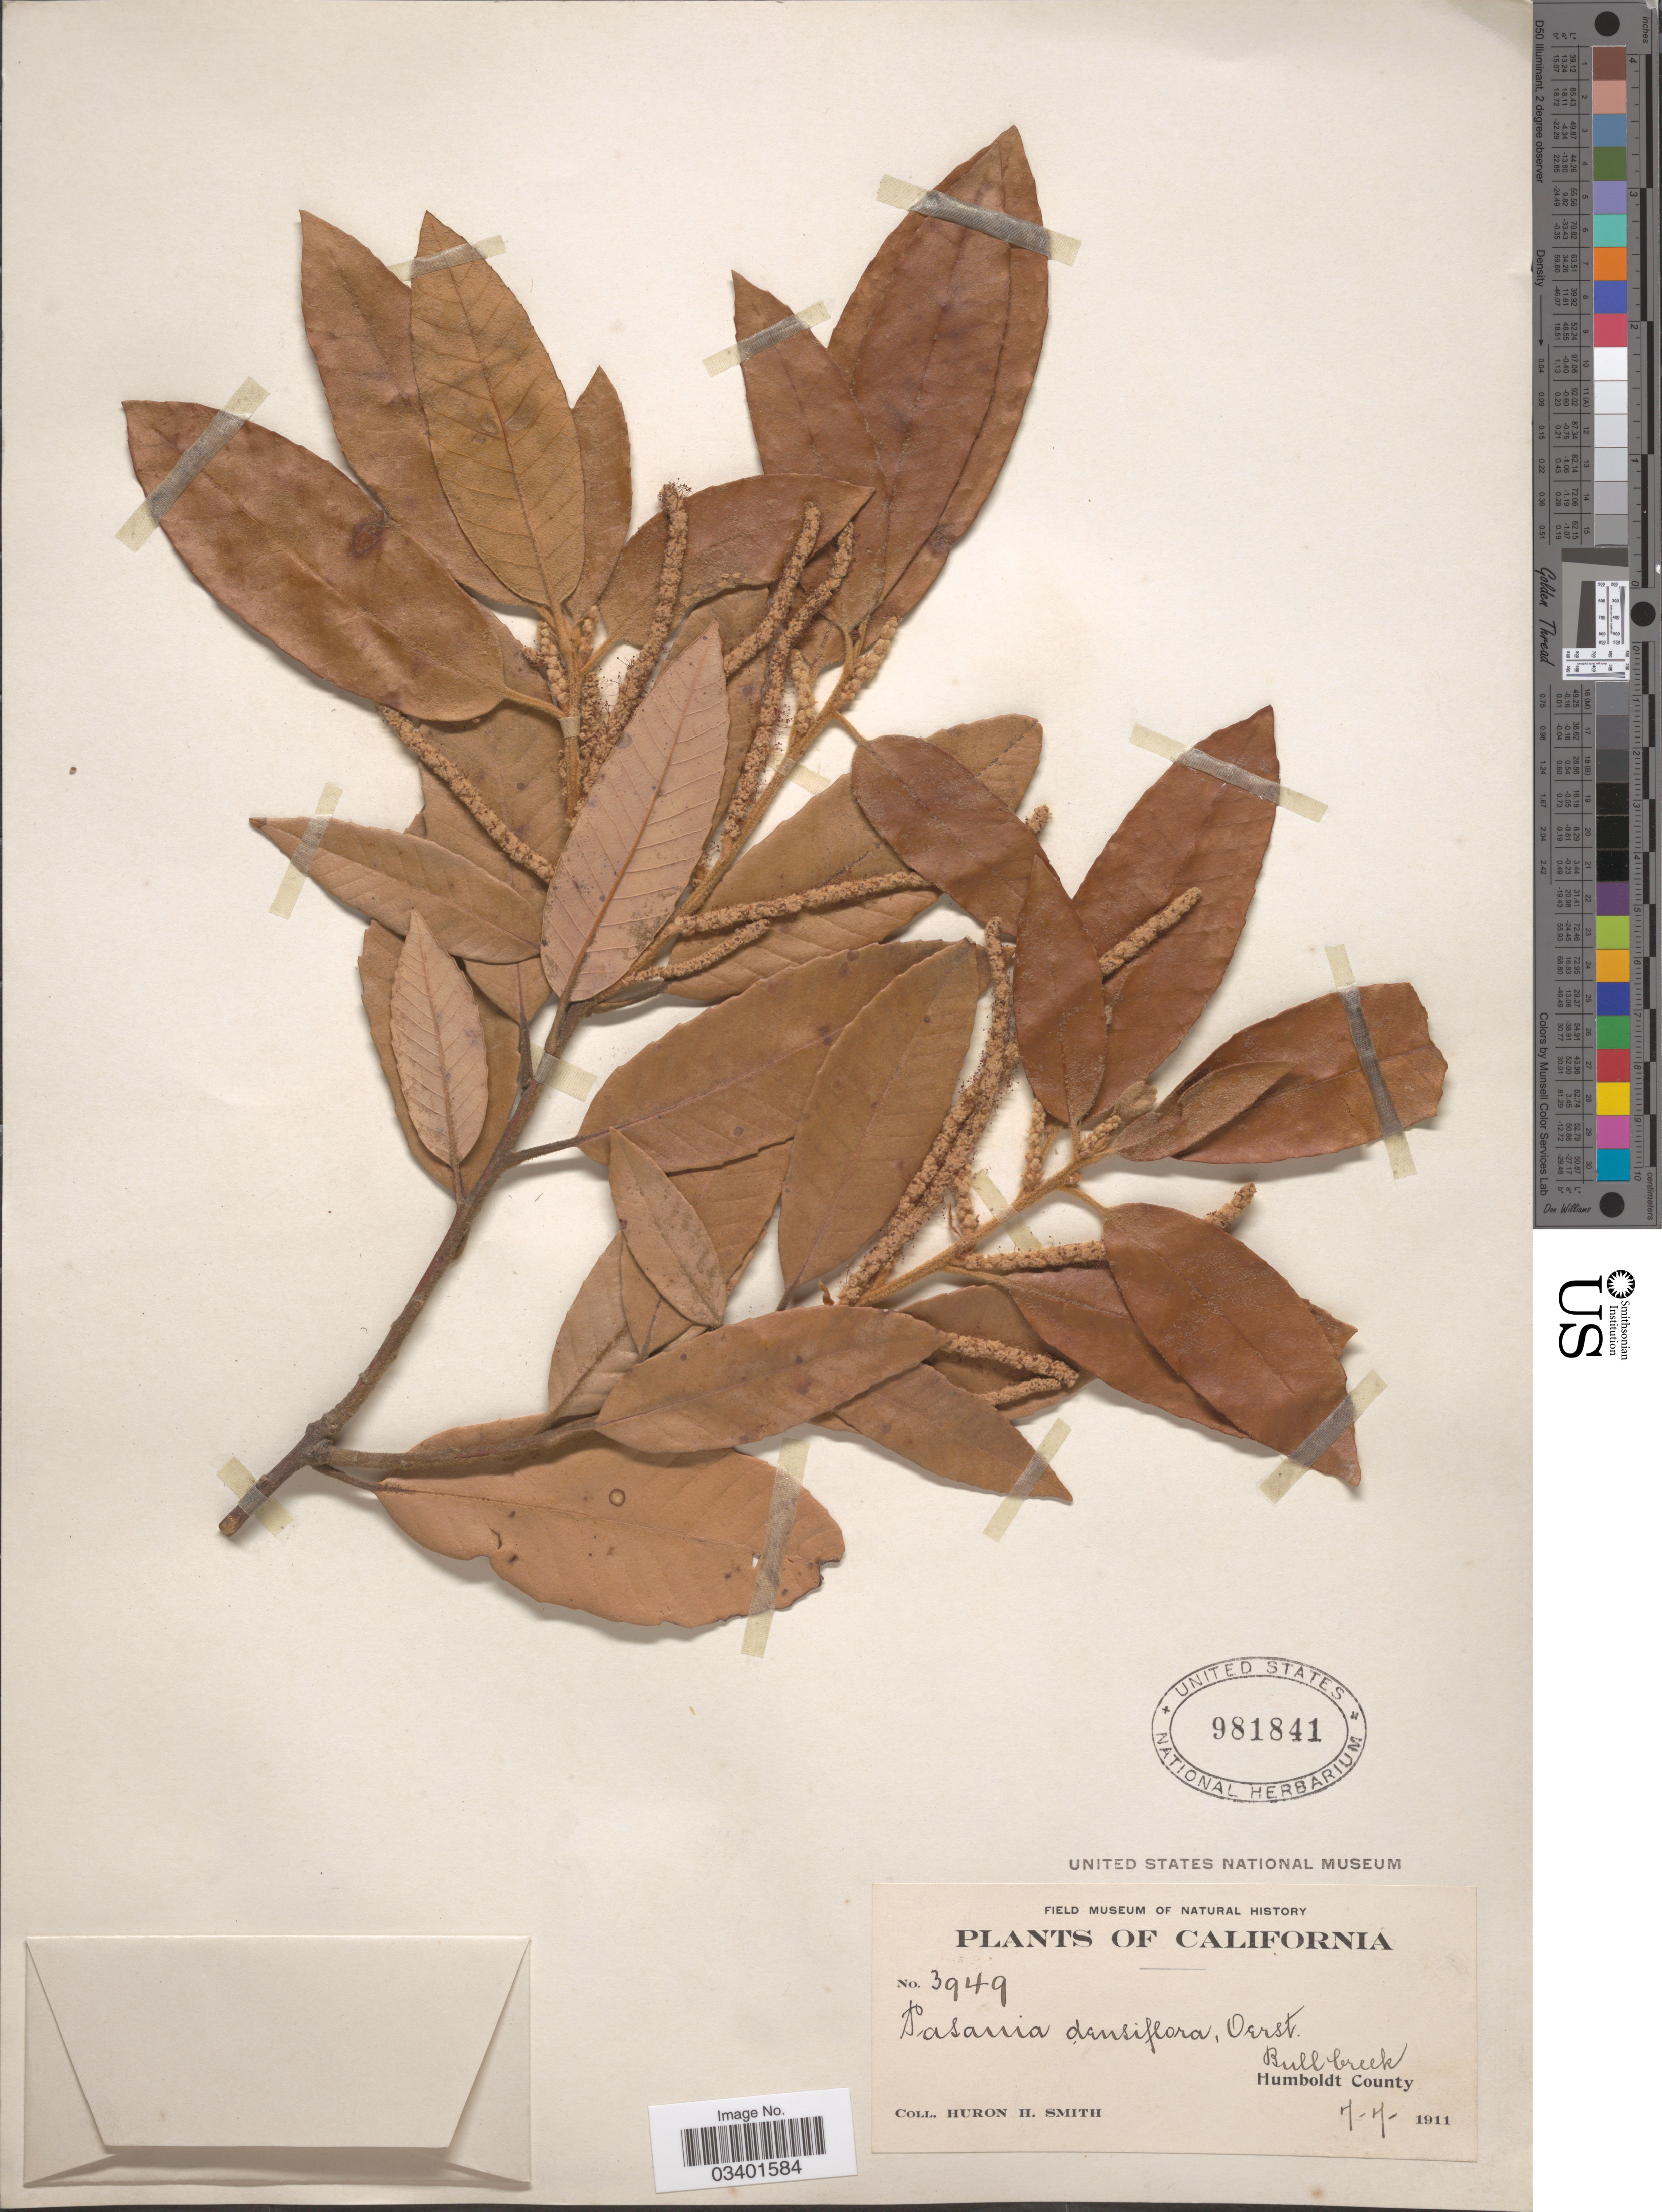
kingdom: Plantae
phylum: Tracheophyta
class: Magnoliopsida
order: Fagales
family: Fagaceae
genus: Notholithocarpus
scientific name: Notholithocarpus densiflorus var. densiflorus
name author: (Hook. & Arn.) P. S. Manos et al.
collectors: Huron H. Smith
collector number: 3949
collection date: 1911-07-07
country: United States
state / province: California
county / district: Humboldt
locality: Bull Creek Humboldt County.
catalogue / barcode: US 981841